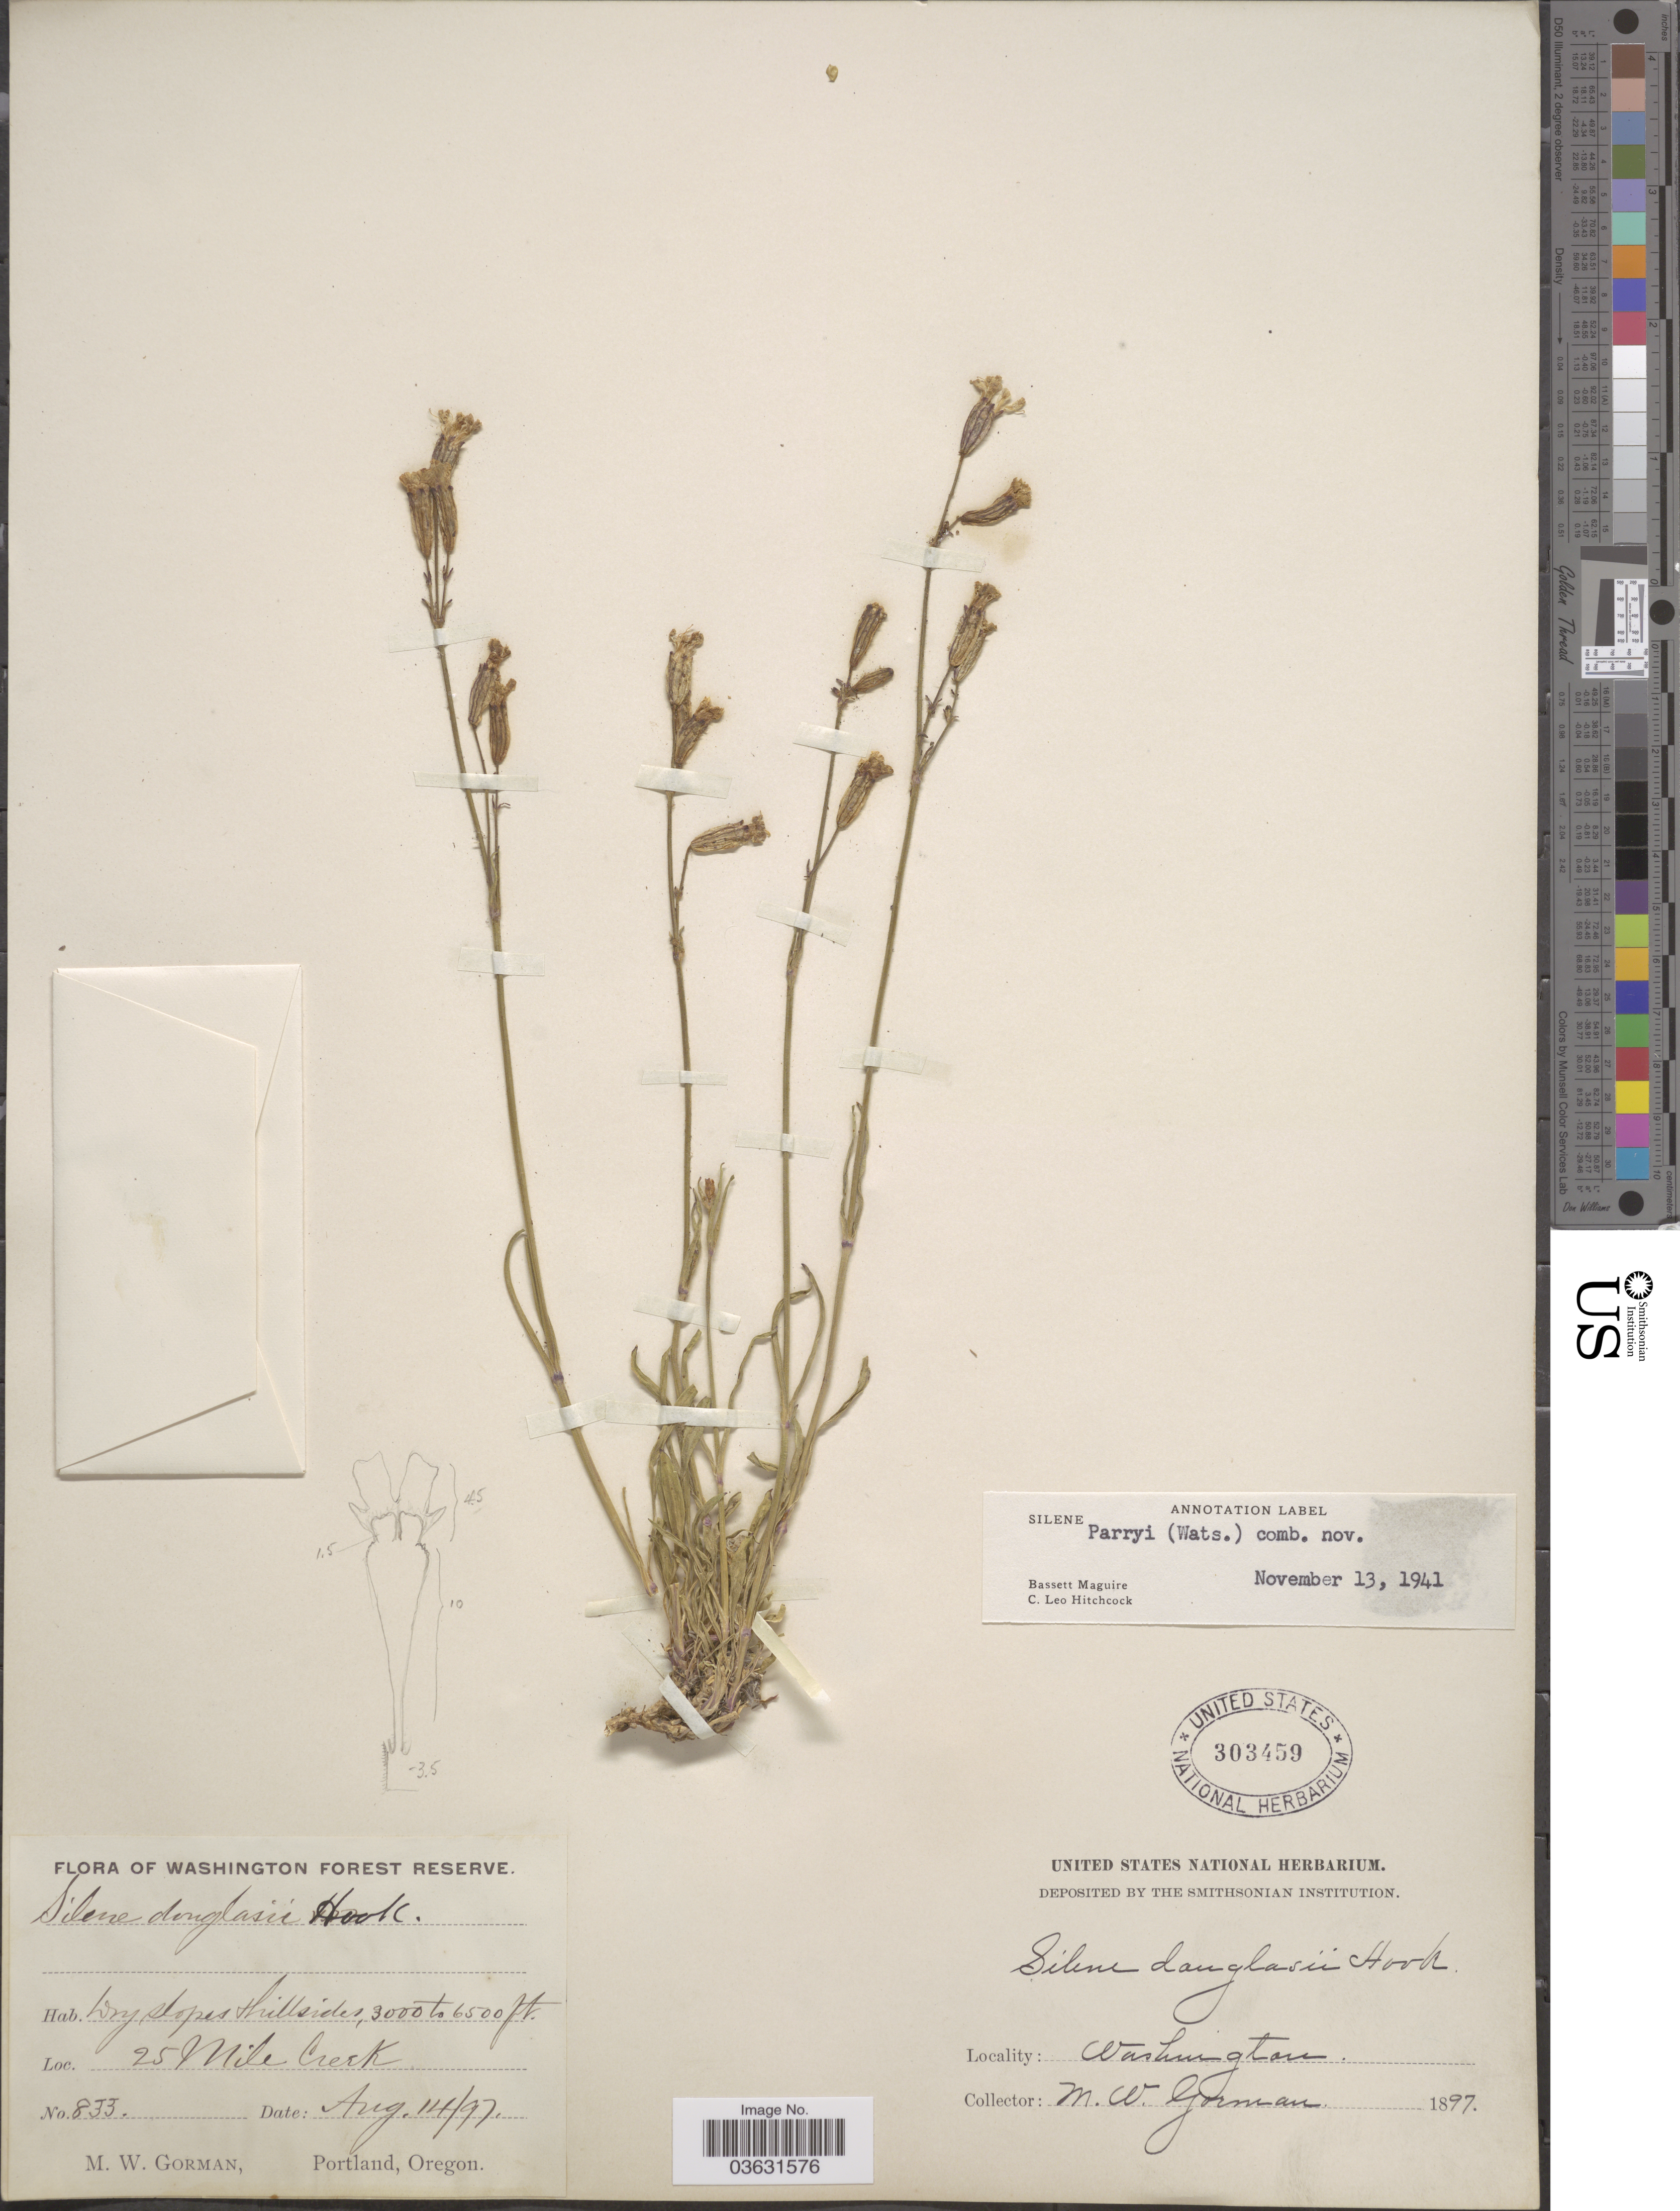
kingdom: Plantae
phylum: Tracheophyta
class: Magnoliopsida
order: Caryophyllales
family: Caryophyllaceae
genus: Silene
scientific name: Silene parryi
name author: (S. Watson) C.L. Hitchc. & Maguire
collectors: M. W. Gorman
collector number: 833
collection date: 1897-08-14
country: United States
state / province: Washington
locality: Washington Forest Reserve. 25 Mile Creek.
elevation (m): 914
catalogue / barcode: US 303459